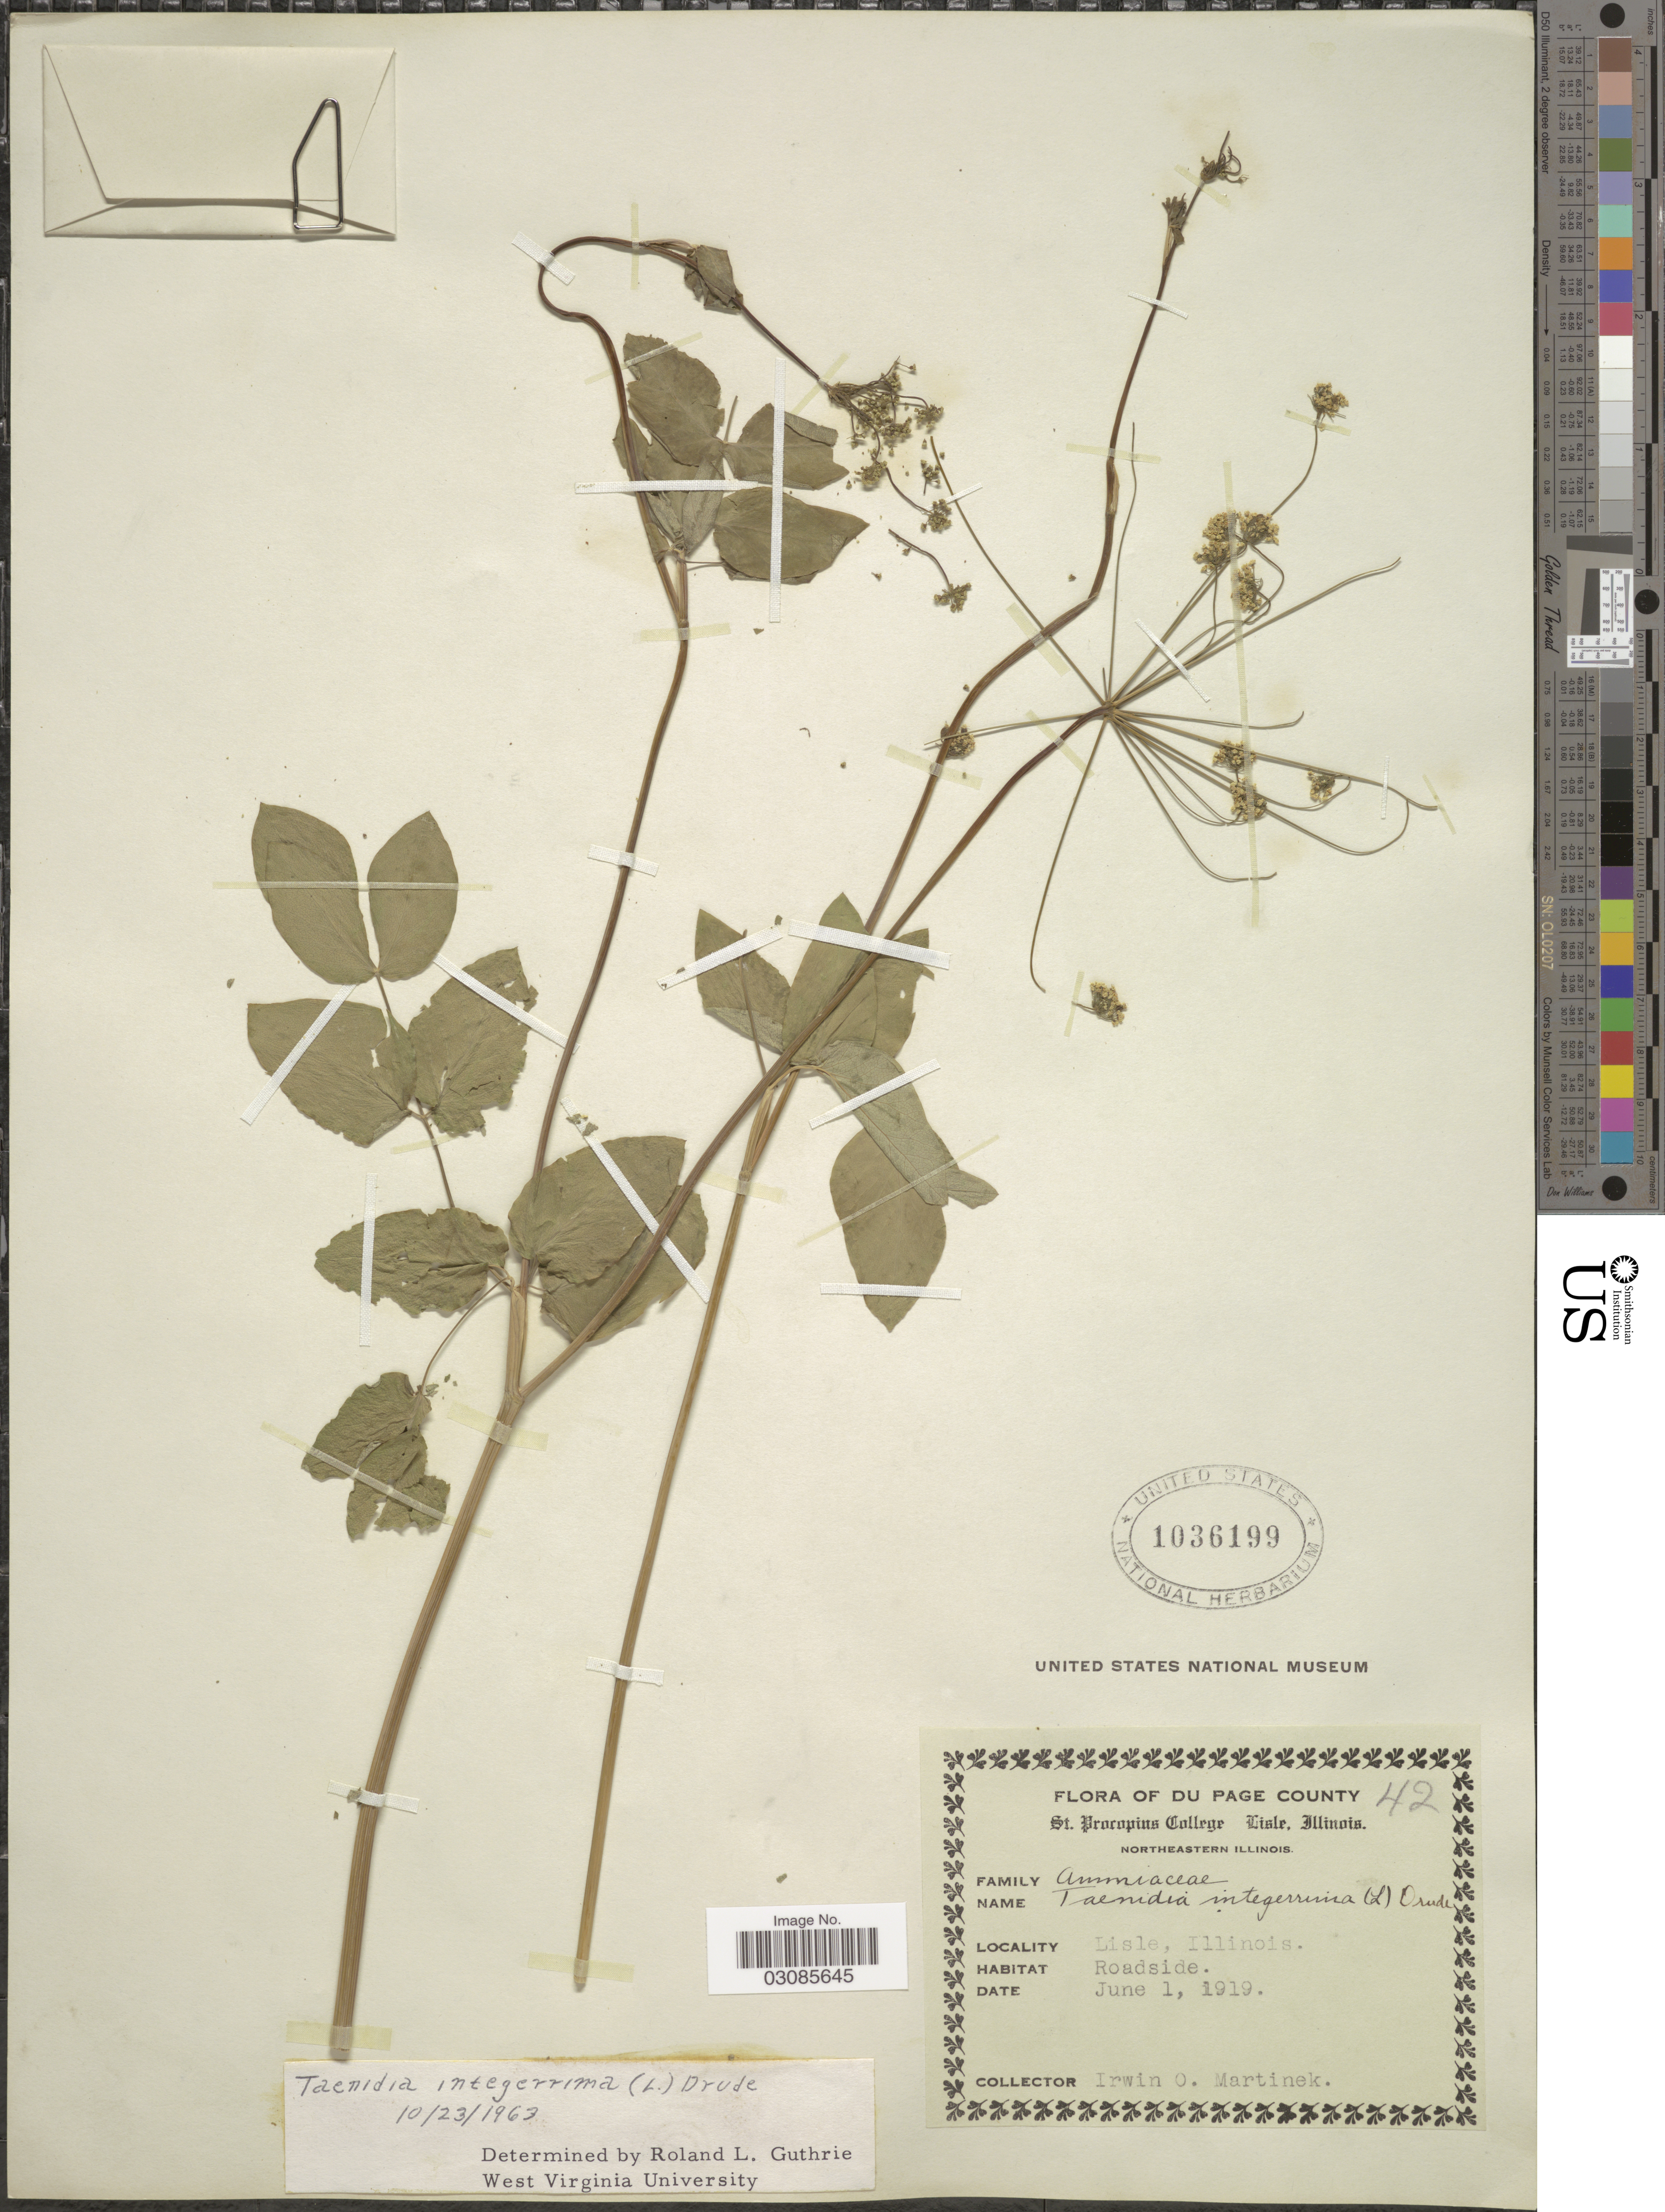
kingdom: Plantae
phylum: Tracheophyta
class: Magnoliopsida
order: Apiales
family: Apiaceae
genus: Taenidia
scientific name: Taenidia integerrima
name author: (L.) Drude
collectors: I. Martinek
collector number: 42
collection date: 1919-06-01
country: United States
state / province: Illinois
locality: Du Page County. Northeastern Illinois. Lisle.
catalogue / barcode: US 1036199